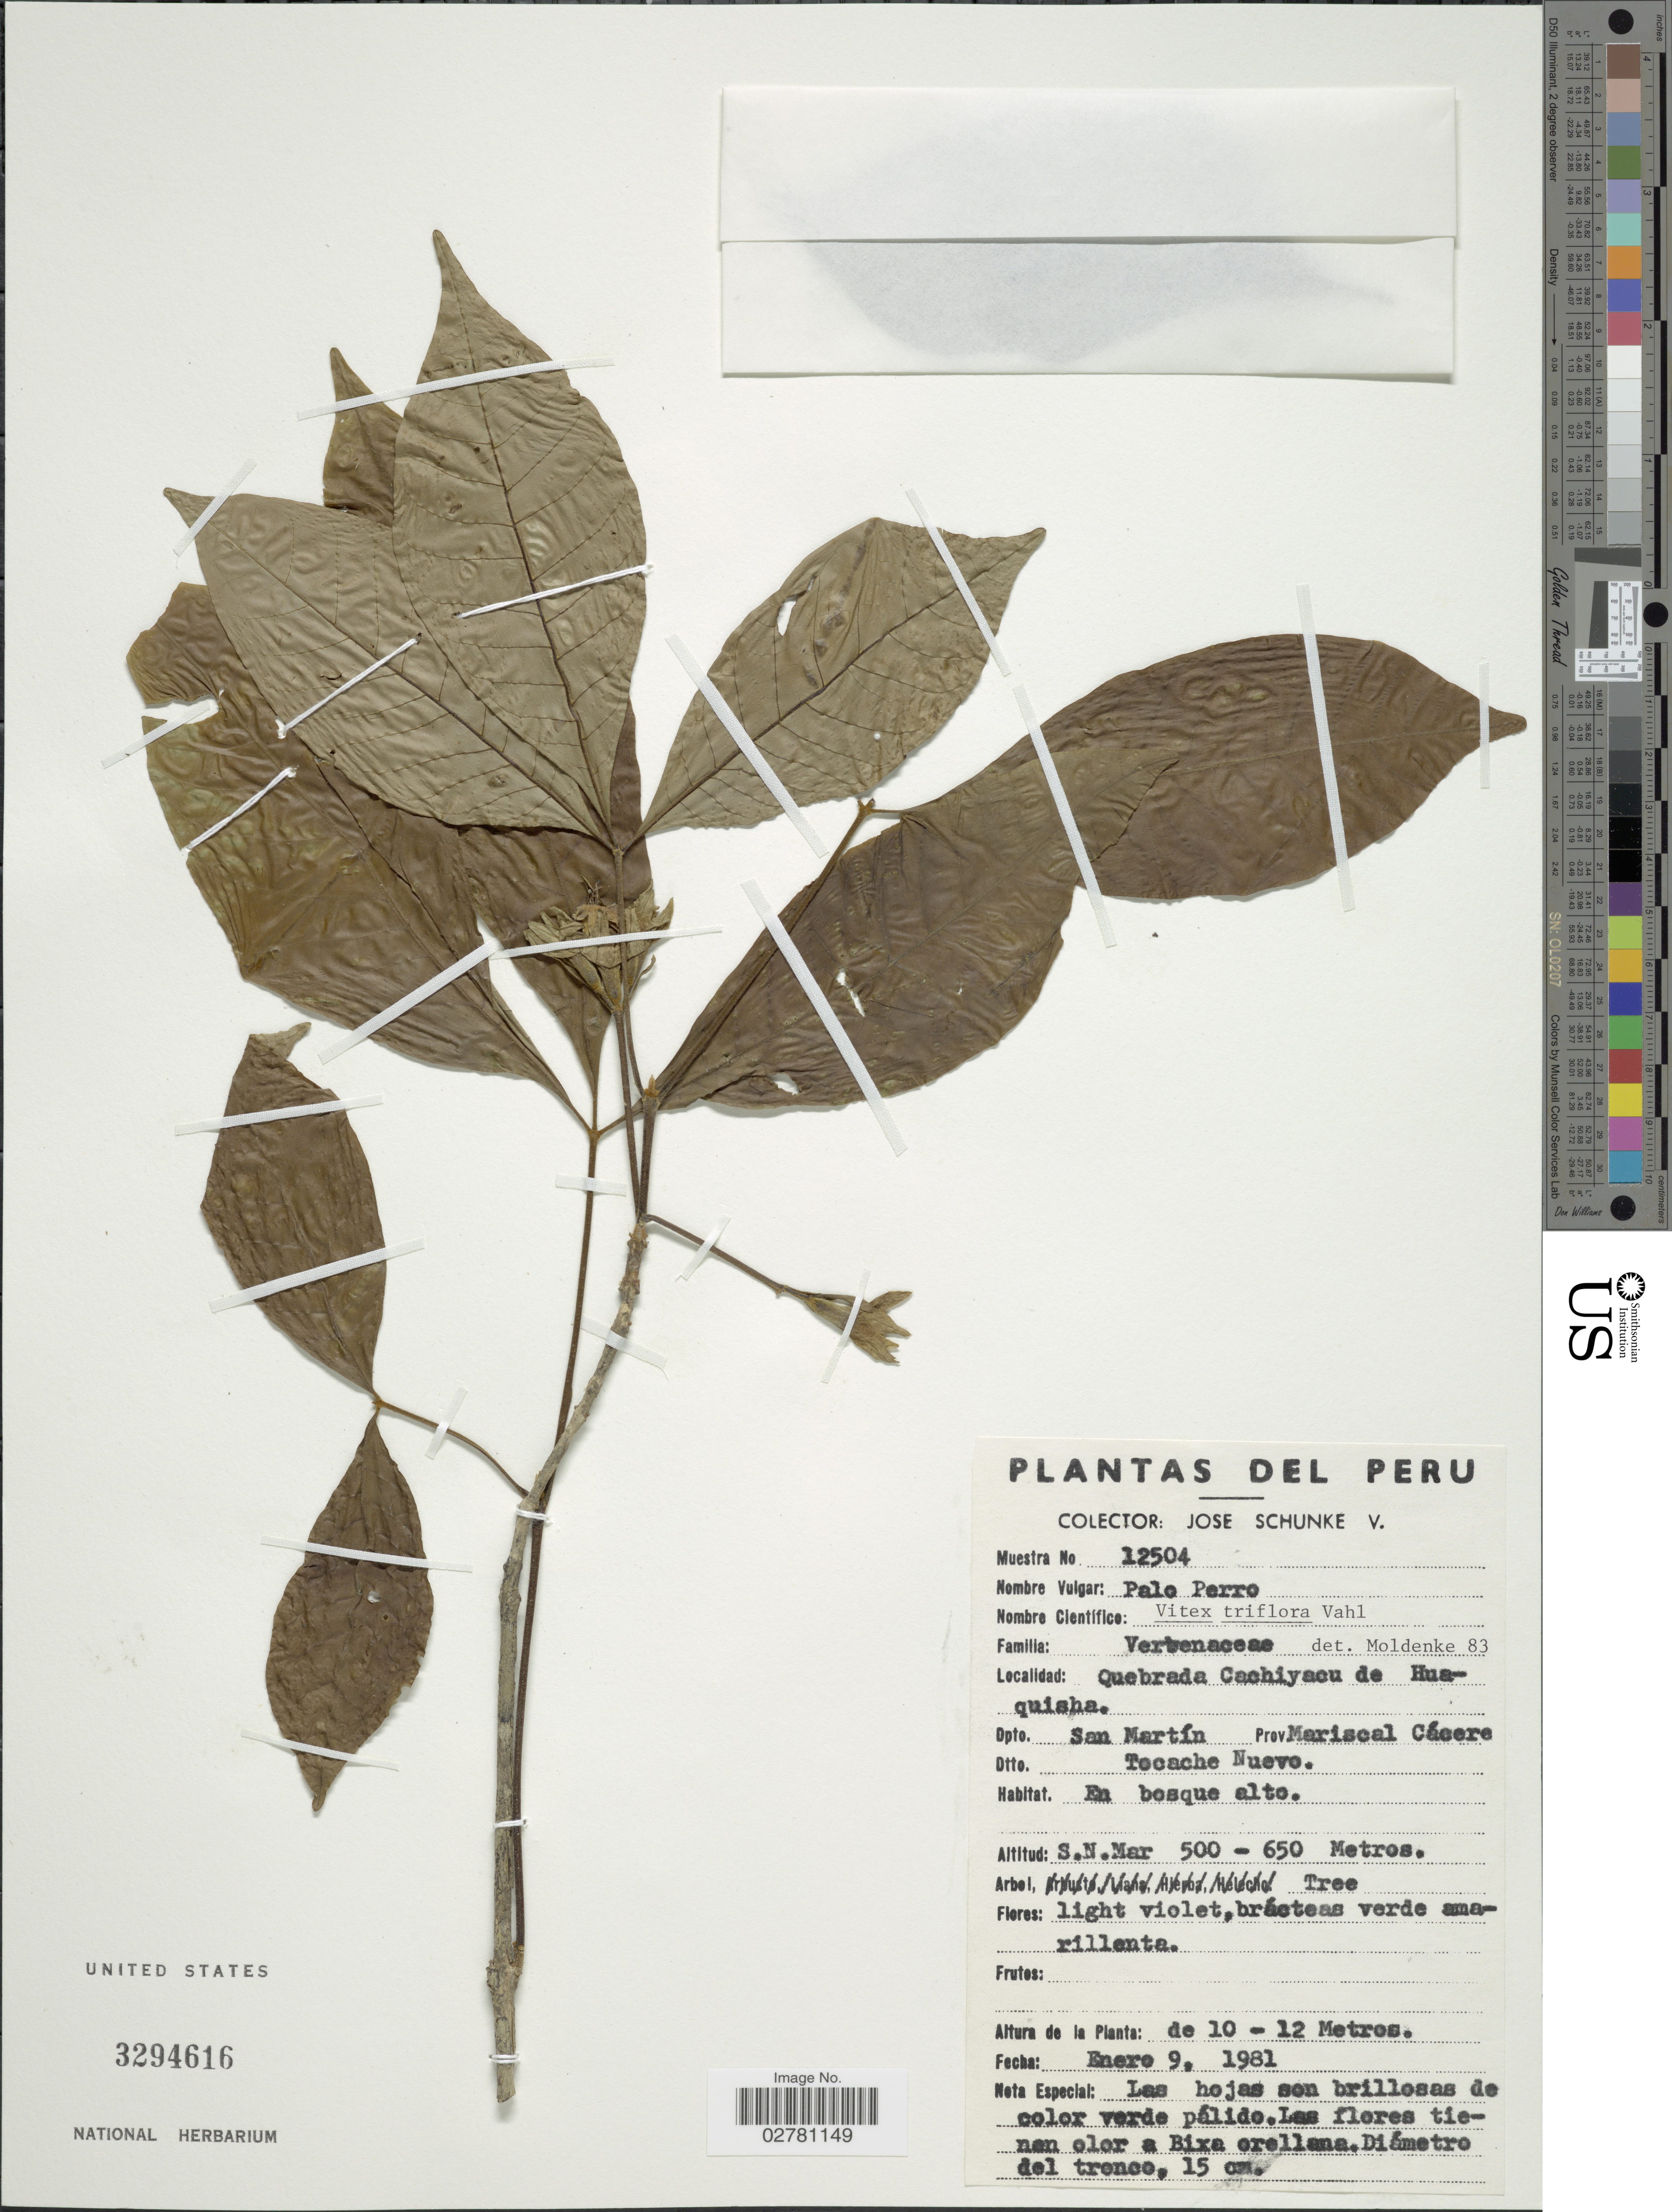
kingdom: Plantae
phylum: Tracheophyta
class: Magnoliopsida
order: Lamiales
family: Lamiaceae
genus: Vitex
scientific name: Vitex triflora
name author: Vahl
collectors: J. Schunke Vigo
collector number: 12504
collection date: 1981-01-09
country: Peru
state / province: San Martín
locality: Quebrada Cachiyacu de Huaquisha. Dpto. San Martín. Prov. Mariscal Cácere. Dtto. Tocache Nuevo.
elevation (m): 500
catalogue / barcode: US 3294616